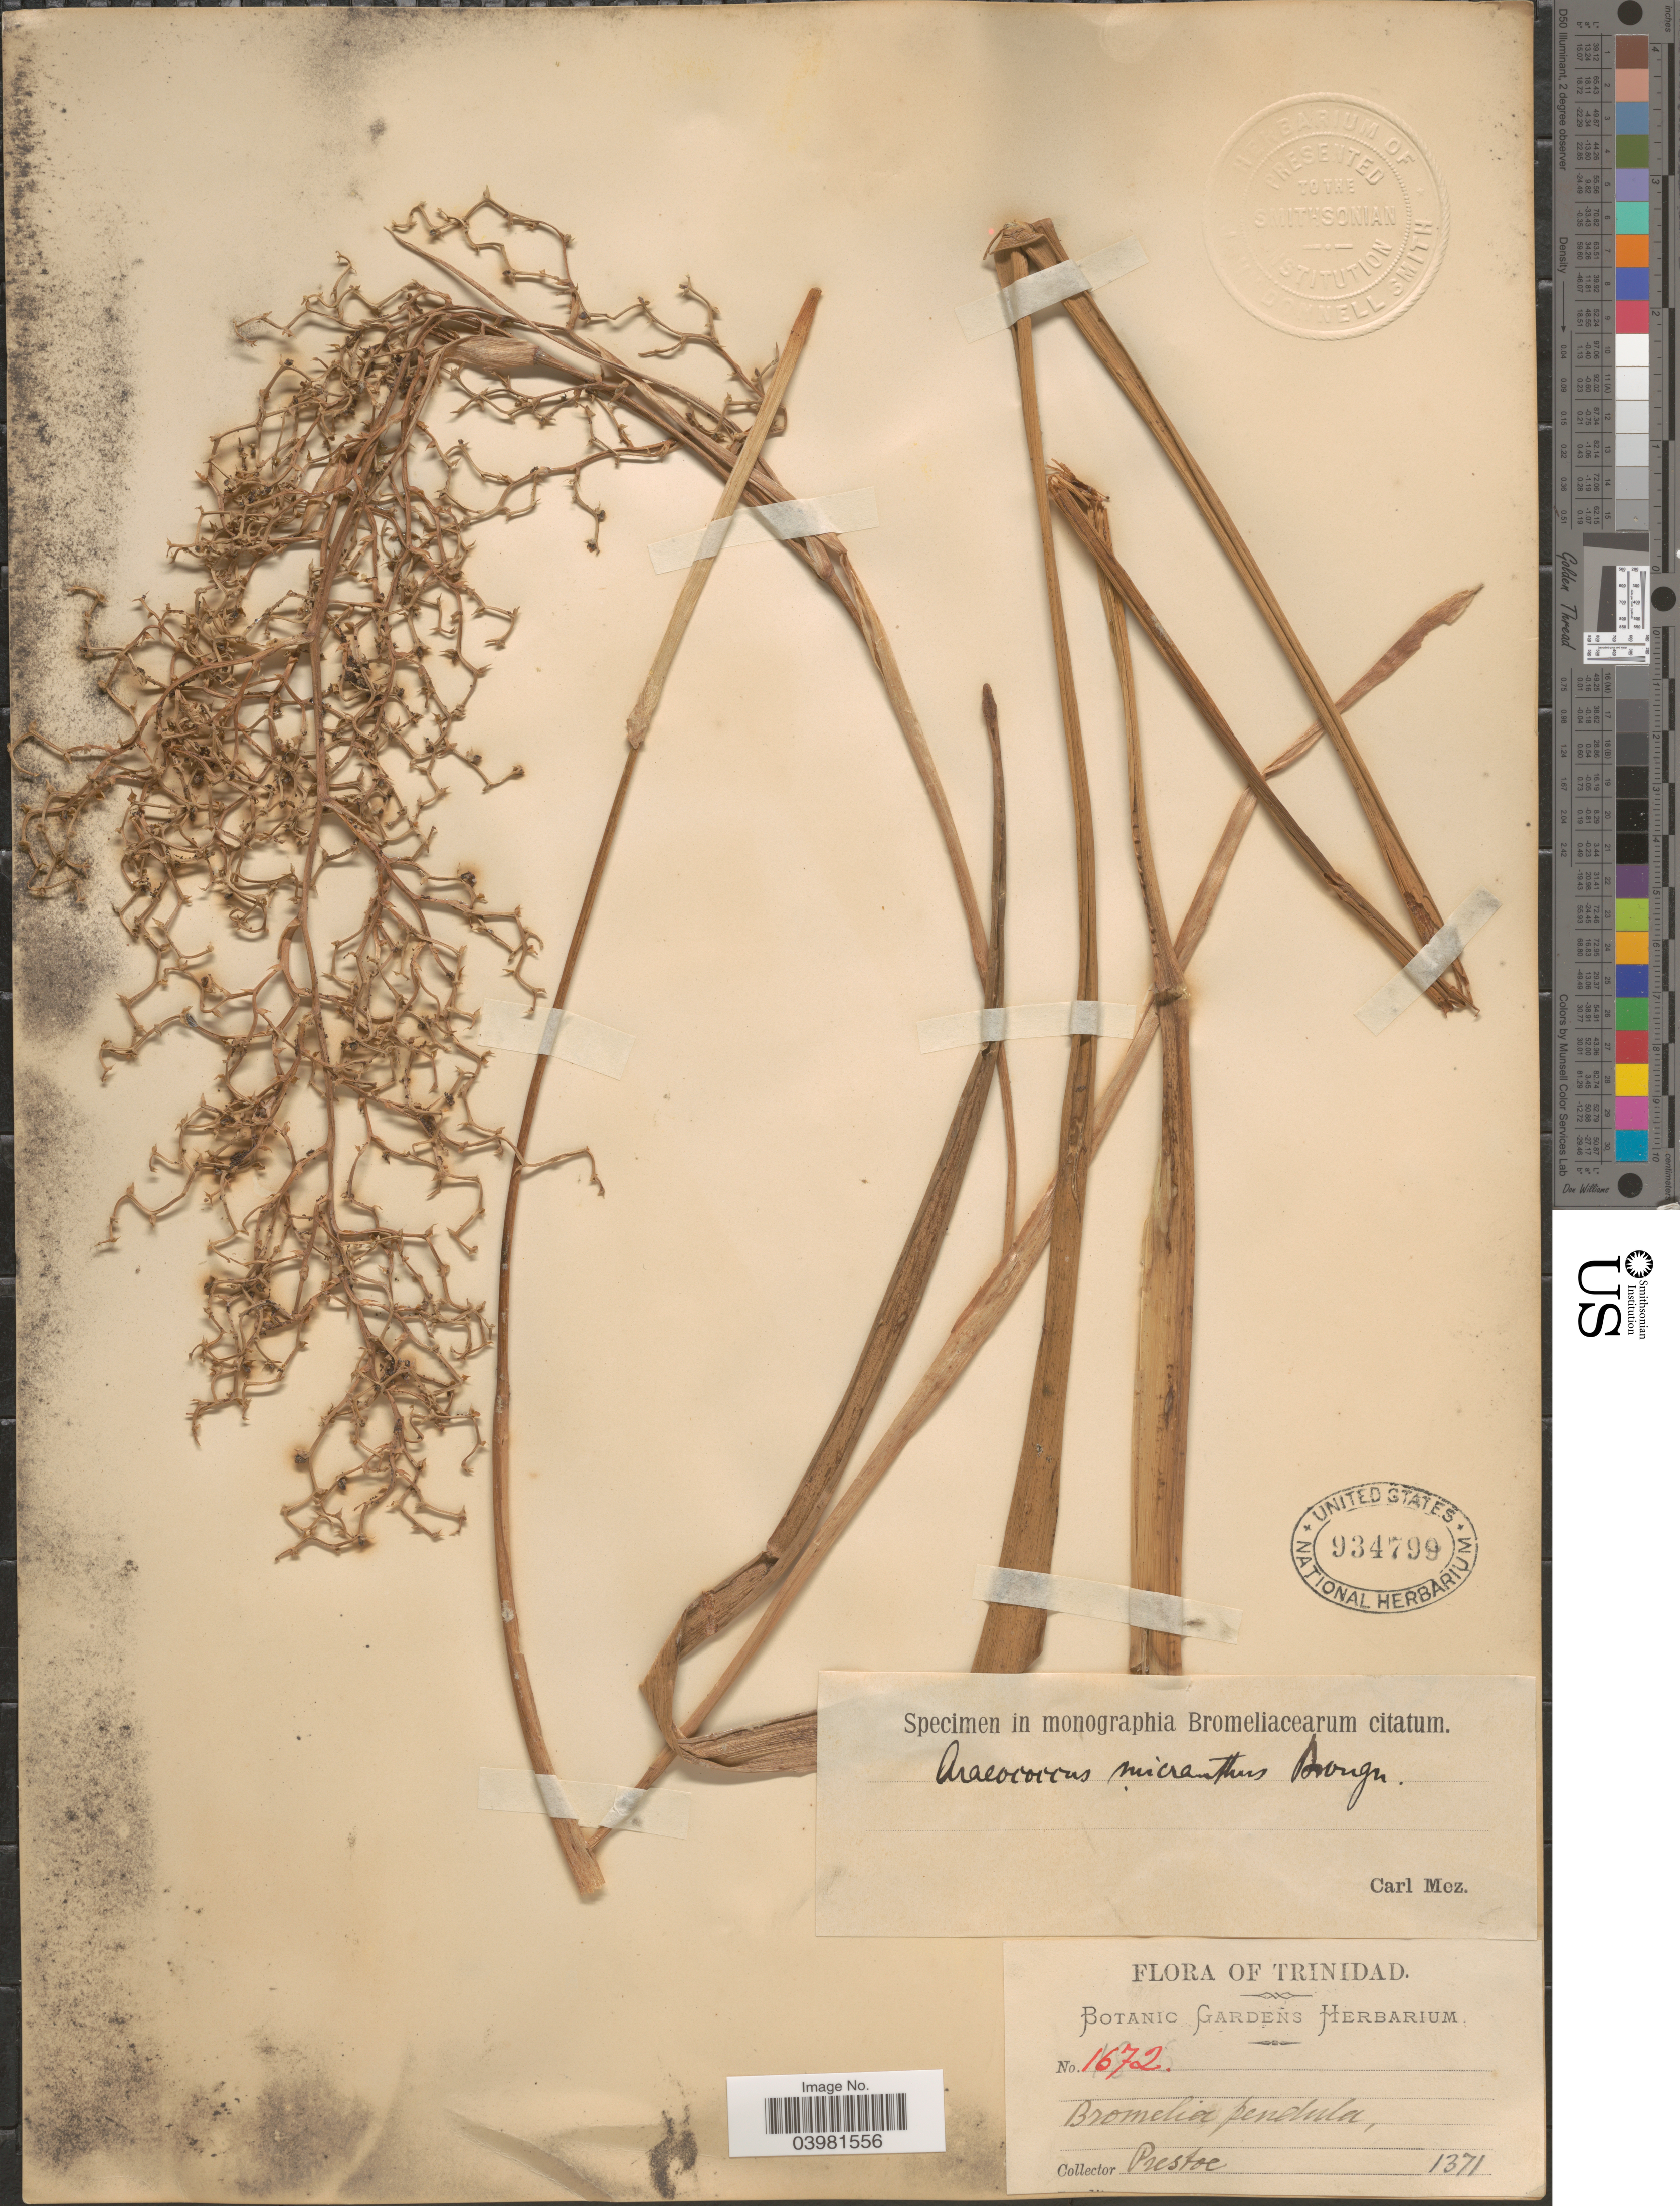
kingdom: Plantae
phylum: Tracheophyta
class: Liliopsida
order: Poales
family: Bromeliaceae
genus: Araeococcus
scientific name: Araeococcus micranthus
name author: Brongn.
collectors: Prestoe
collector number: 1672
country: Trinidad and Tobago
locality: Trinidad.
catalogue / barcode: US 934799